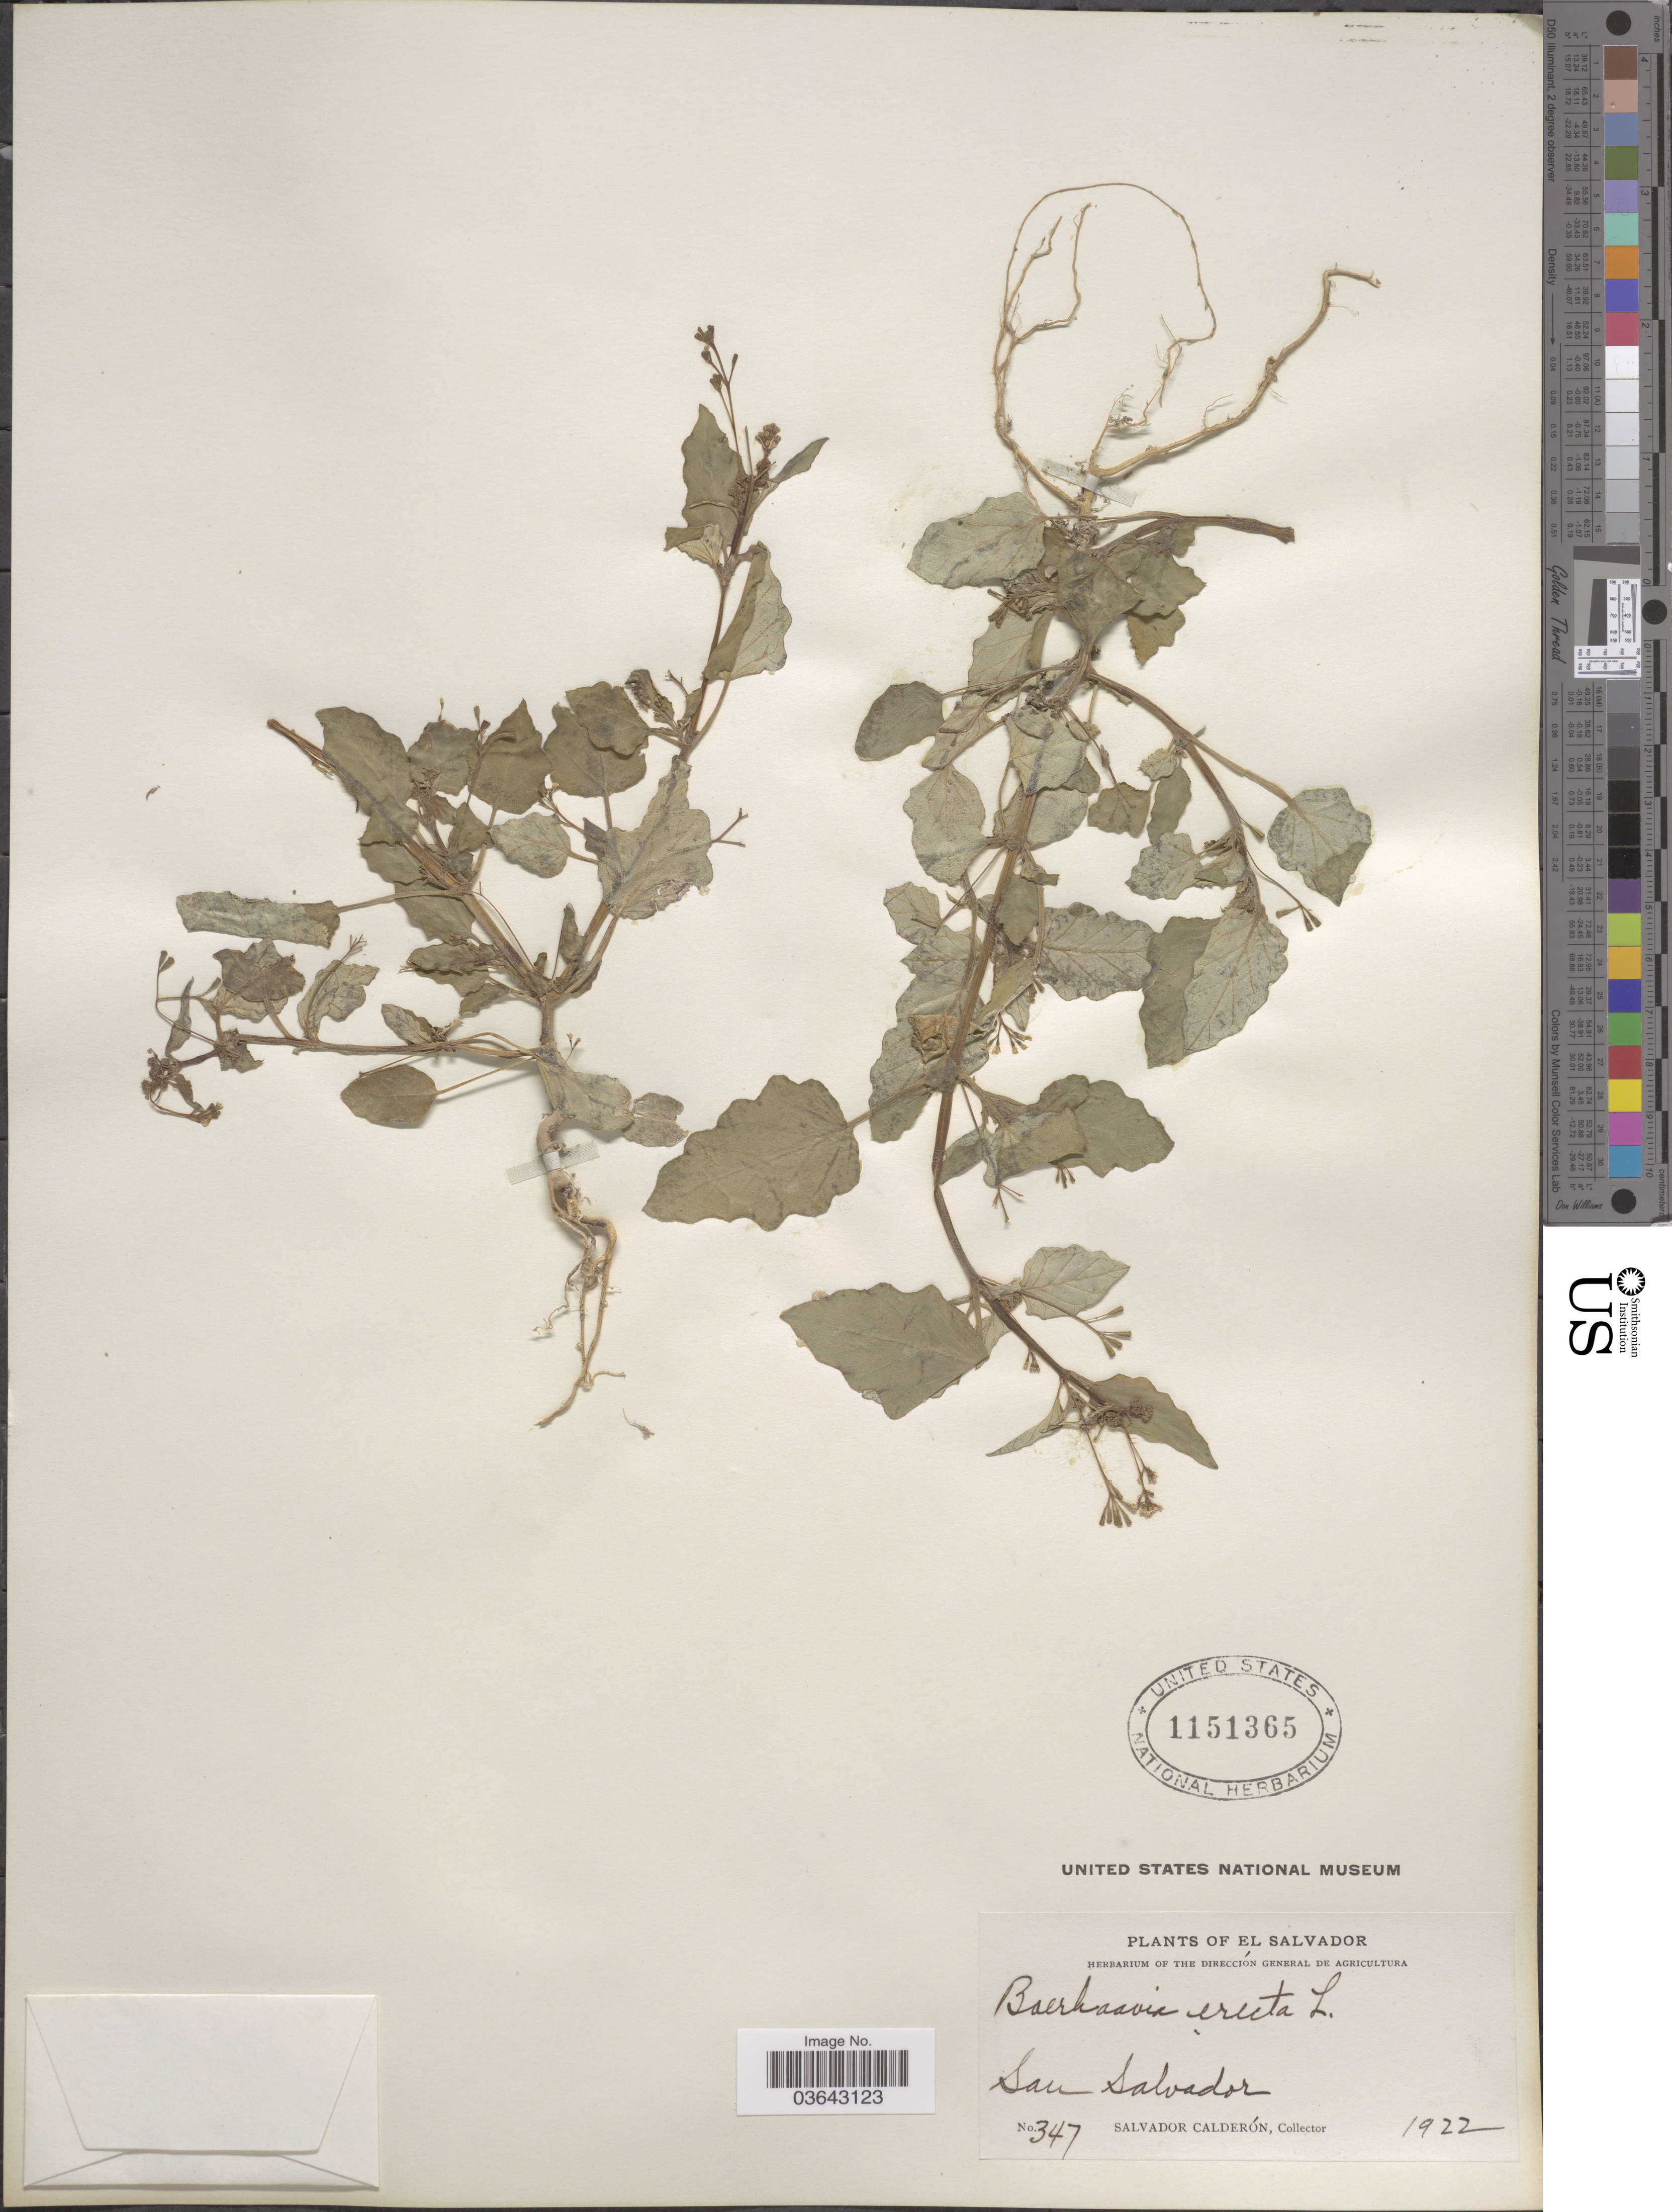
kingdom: Plantae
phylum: Tracheophyta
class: Magnoliopsida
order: Caryophyllales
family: Nyctaginaceae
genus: Boerhavia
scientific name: Boerhavia erecta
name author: L.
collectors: S. Calderón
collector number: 347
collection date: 1922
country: El Salvador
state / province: San Salvador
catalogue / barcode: US 1151365